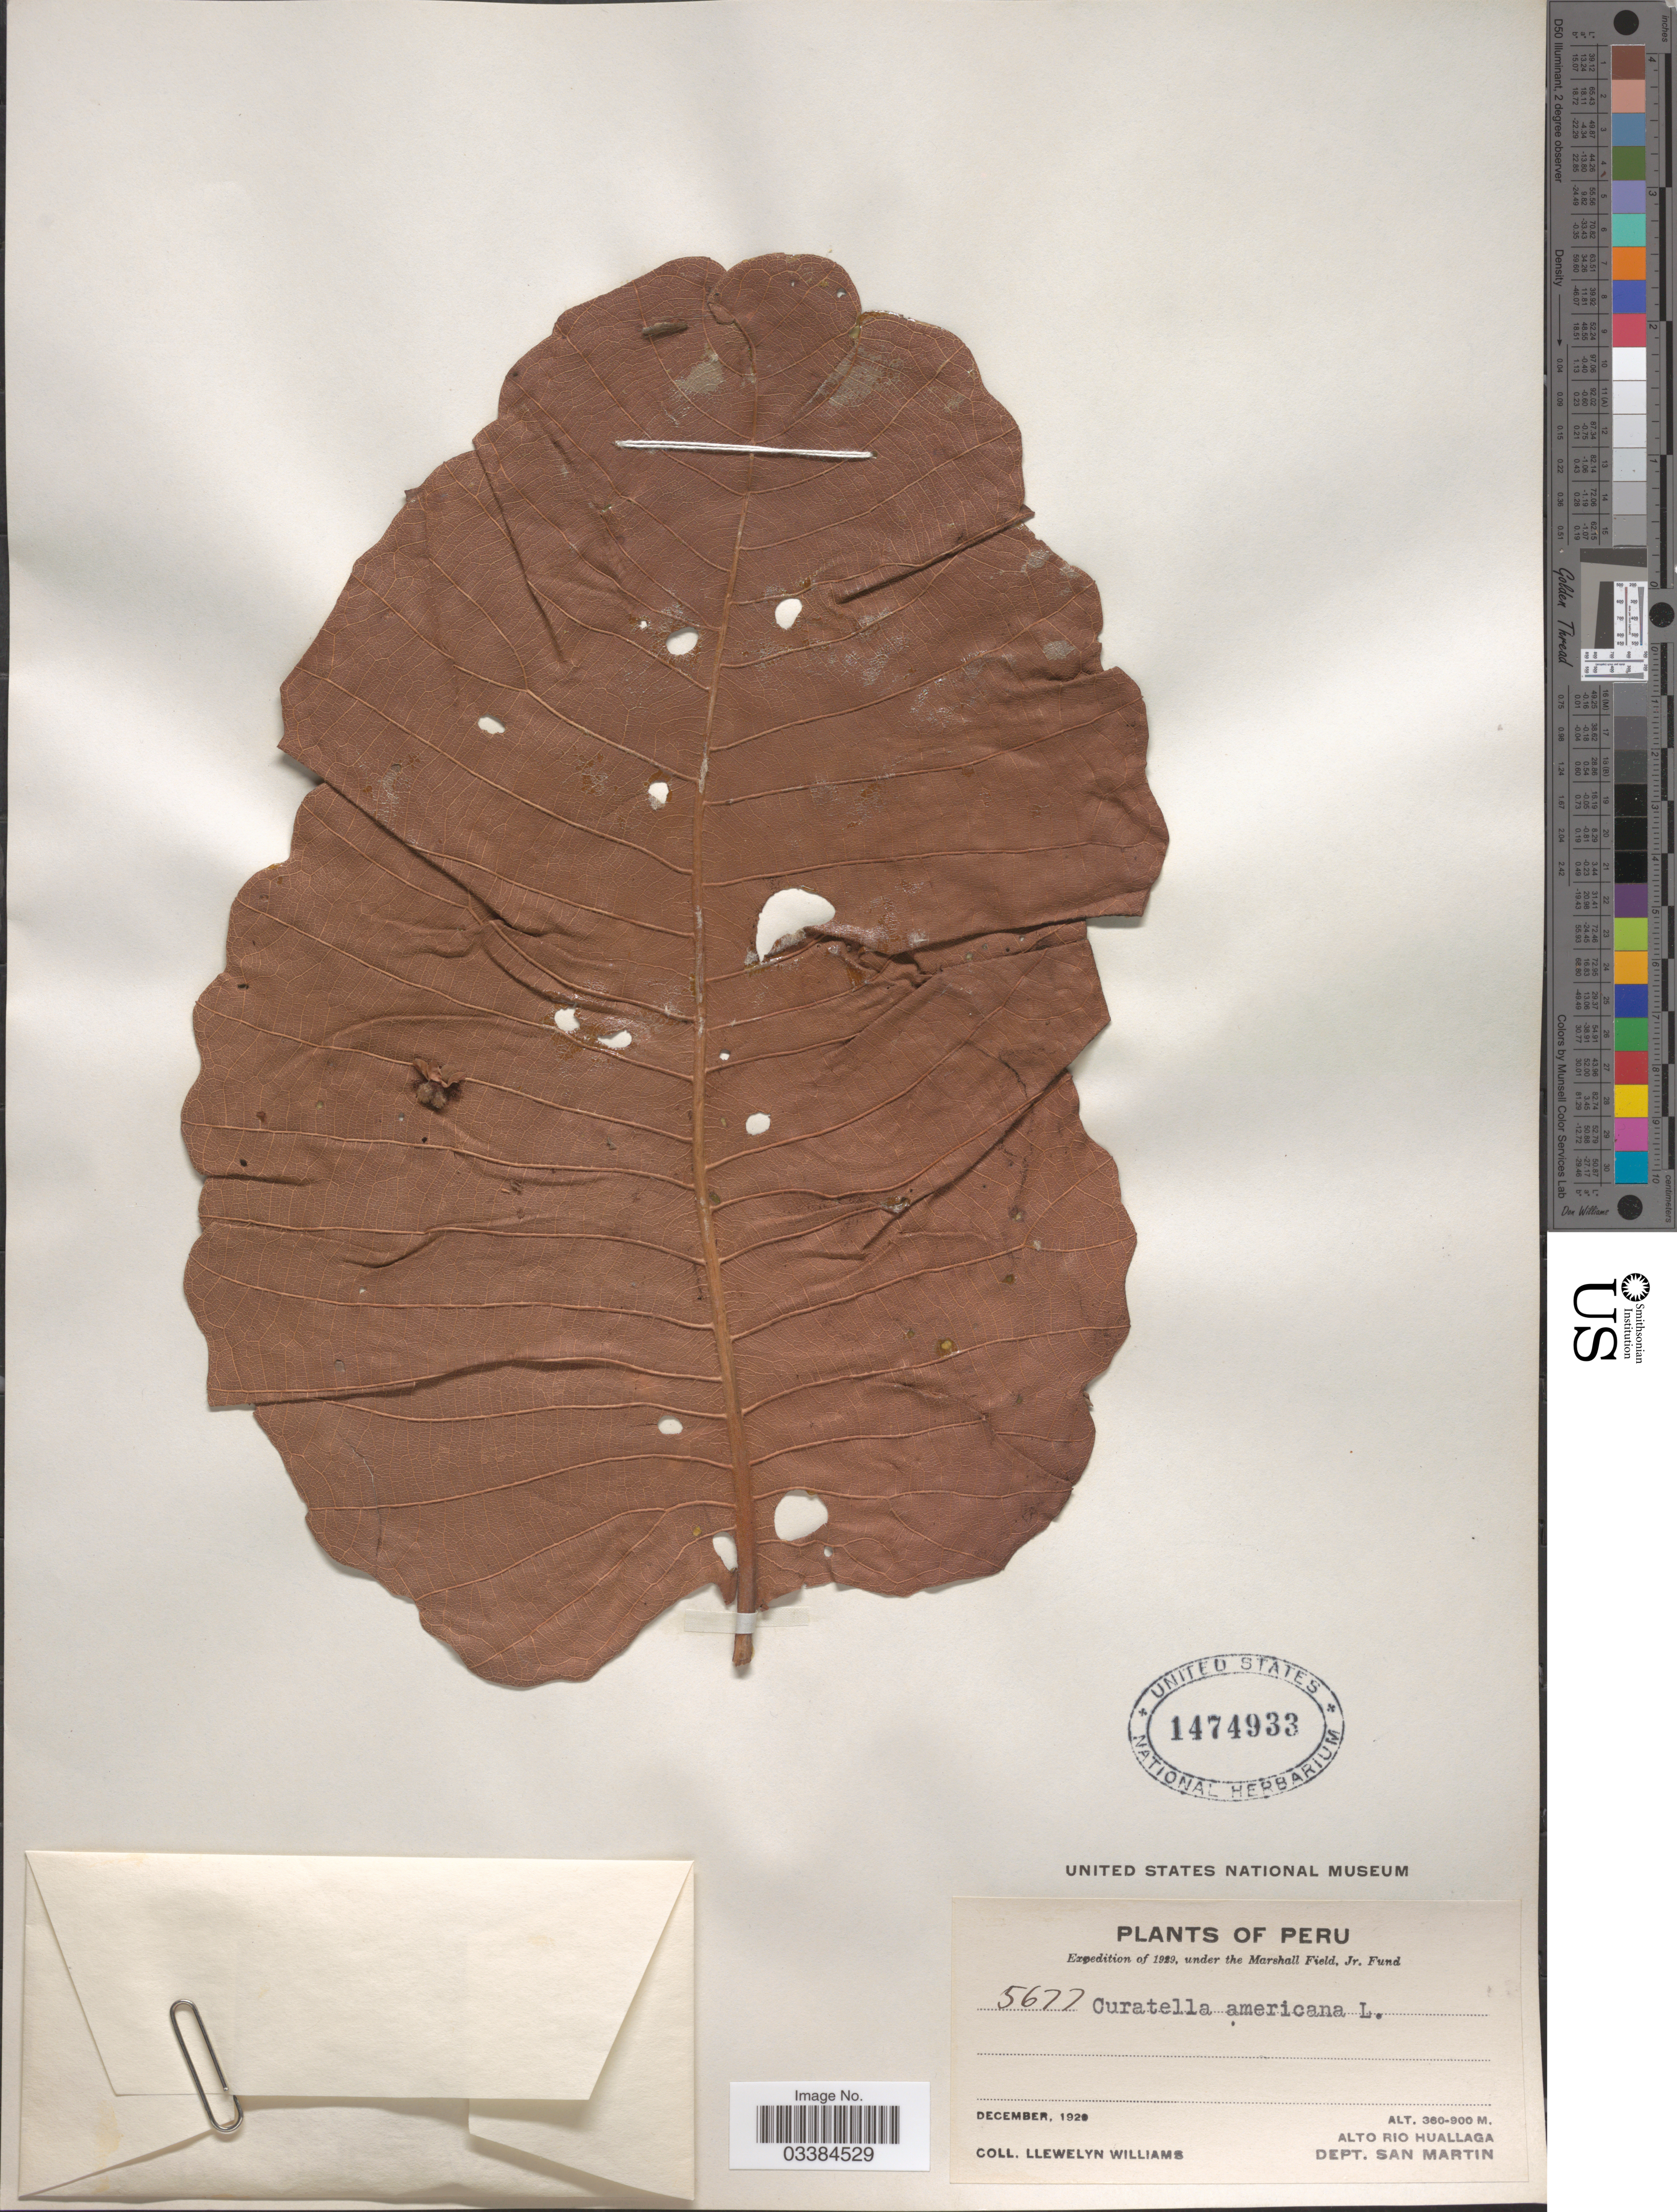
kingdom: Plantae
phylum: Tracheophyta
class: Magnoliopsida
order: Dilleniales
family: Dilleniaceae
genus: Curatella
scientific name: Curatella americana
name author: L.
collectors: Ll. Williams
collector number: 5677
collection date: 1920-12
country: Peru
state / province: San Martín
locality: Alto Rio Huallaga. Dept. San Martin.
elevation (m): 360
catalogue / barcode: US 1474933